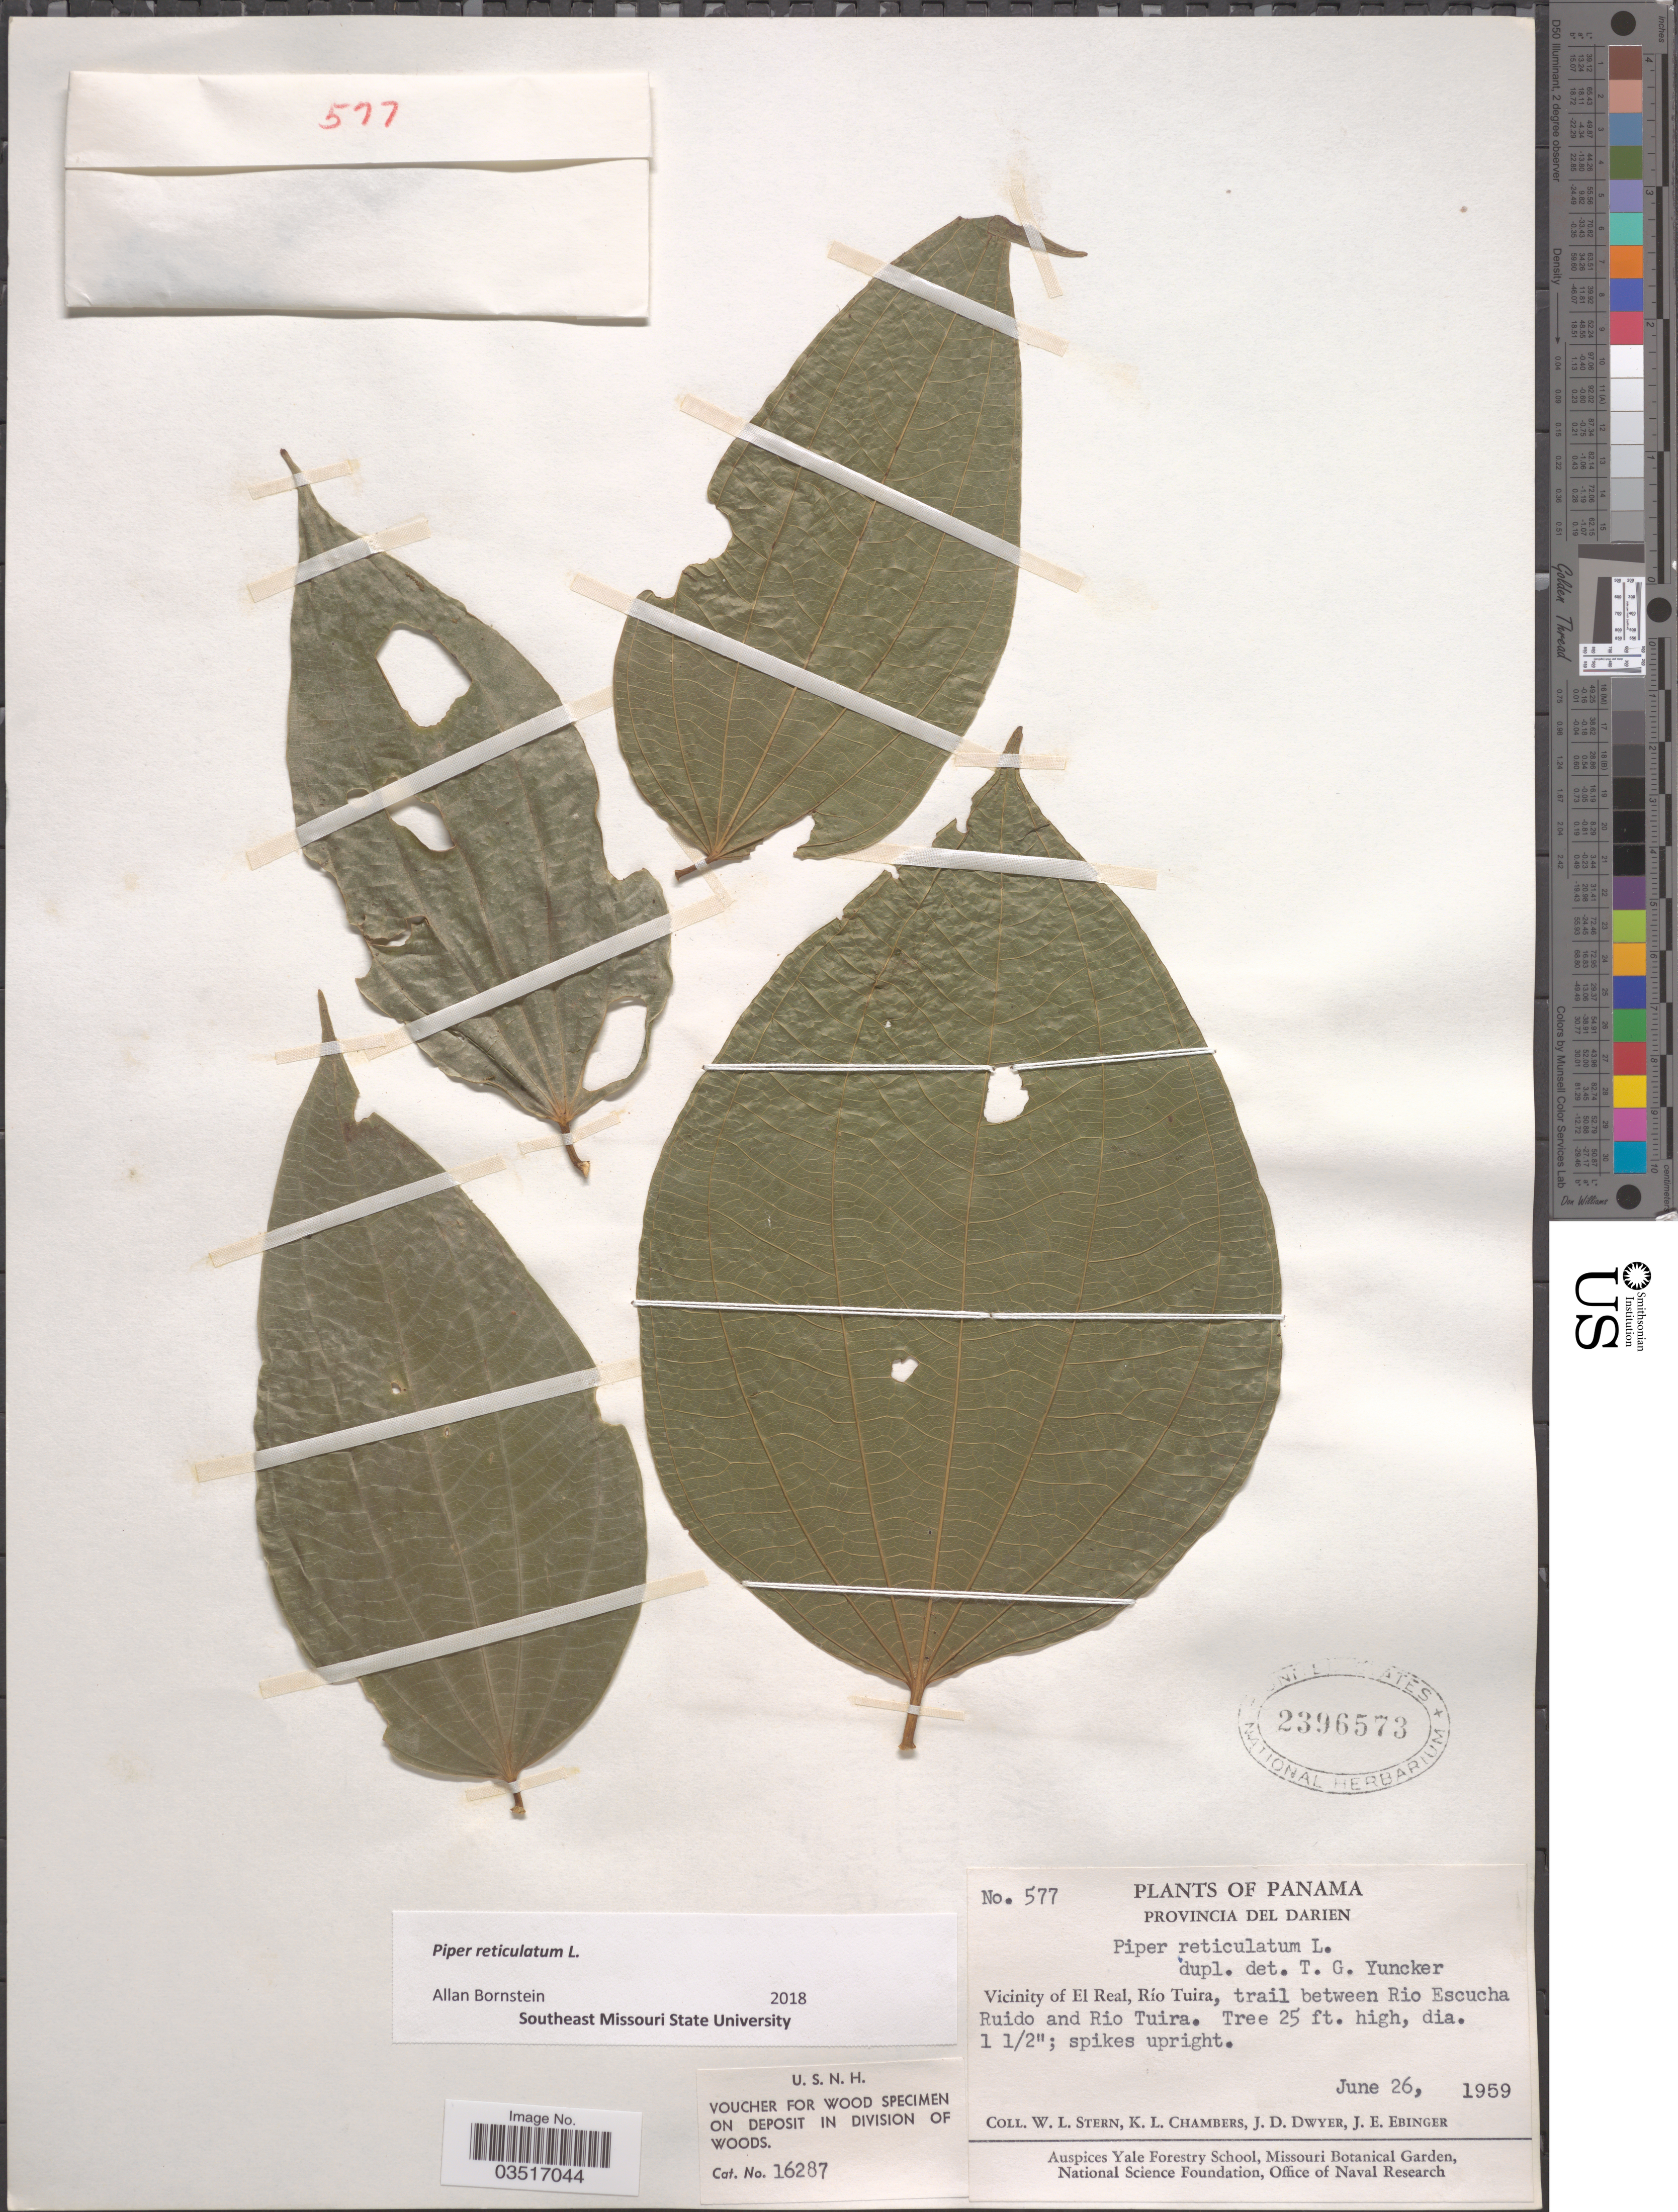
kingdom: Plantae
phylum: Tracheophyta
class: Magnoliopsida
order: Piperales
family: Piperaceae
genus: Piper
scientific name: Piper reticulatum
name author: L.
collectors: W. L. Stern, K. Chambers, J. D. Dwyer & J. Ebinger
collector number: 577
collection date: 1959-06-26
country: Panama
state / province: Darien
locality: Provincia del Darien. Vicinity of El Real, Río Tuira, trail between Rio Escucha Ruido and Rio Tuira.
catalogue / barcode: US 2396573